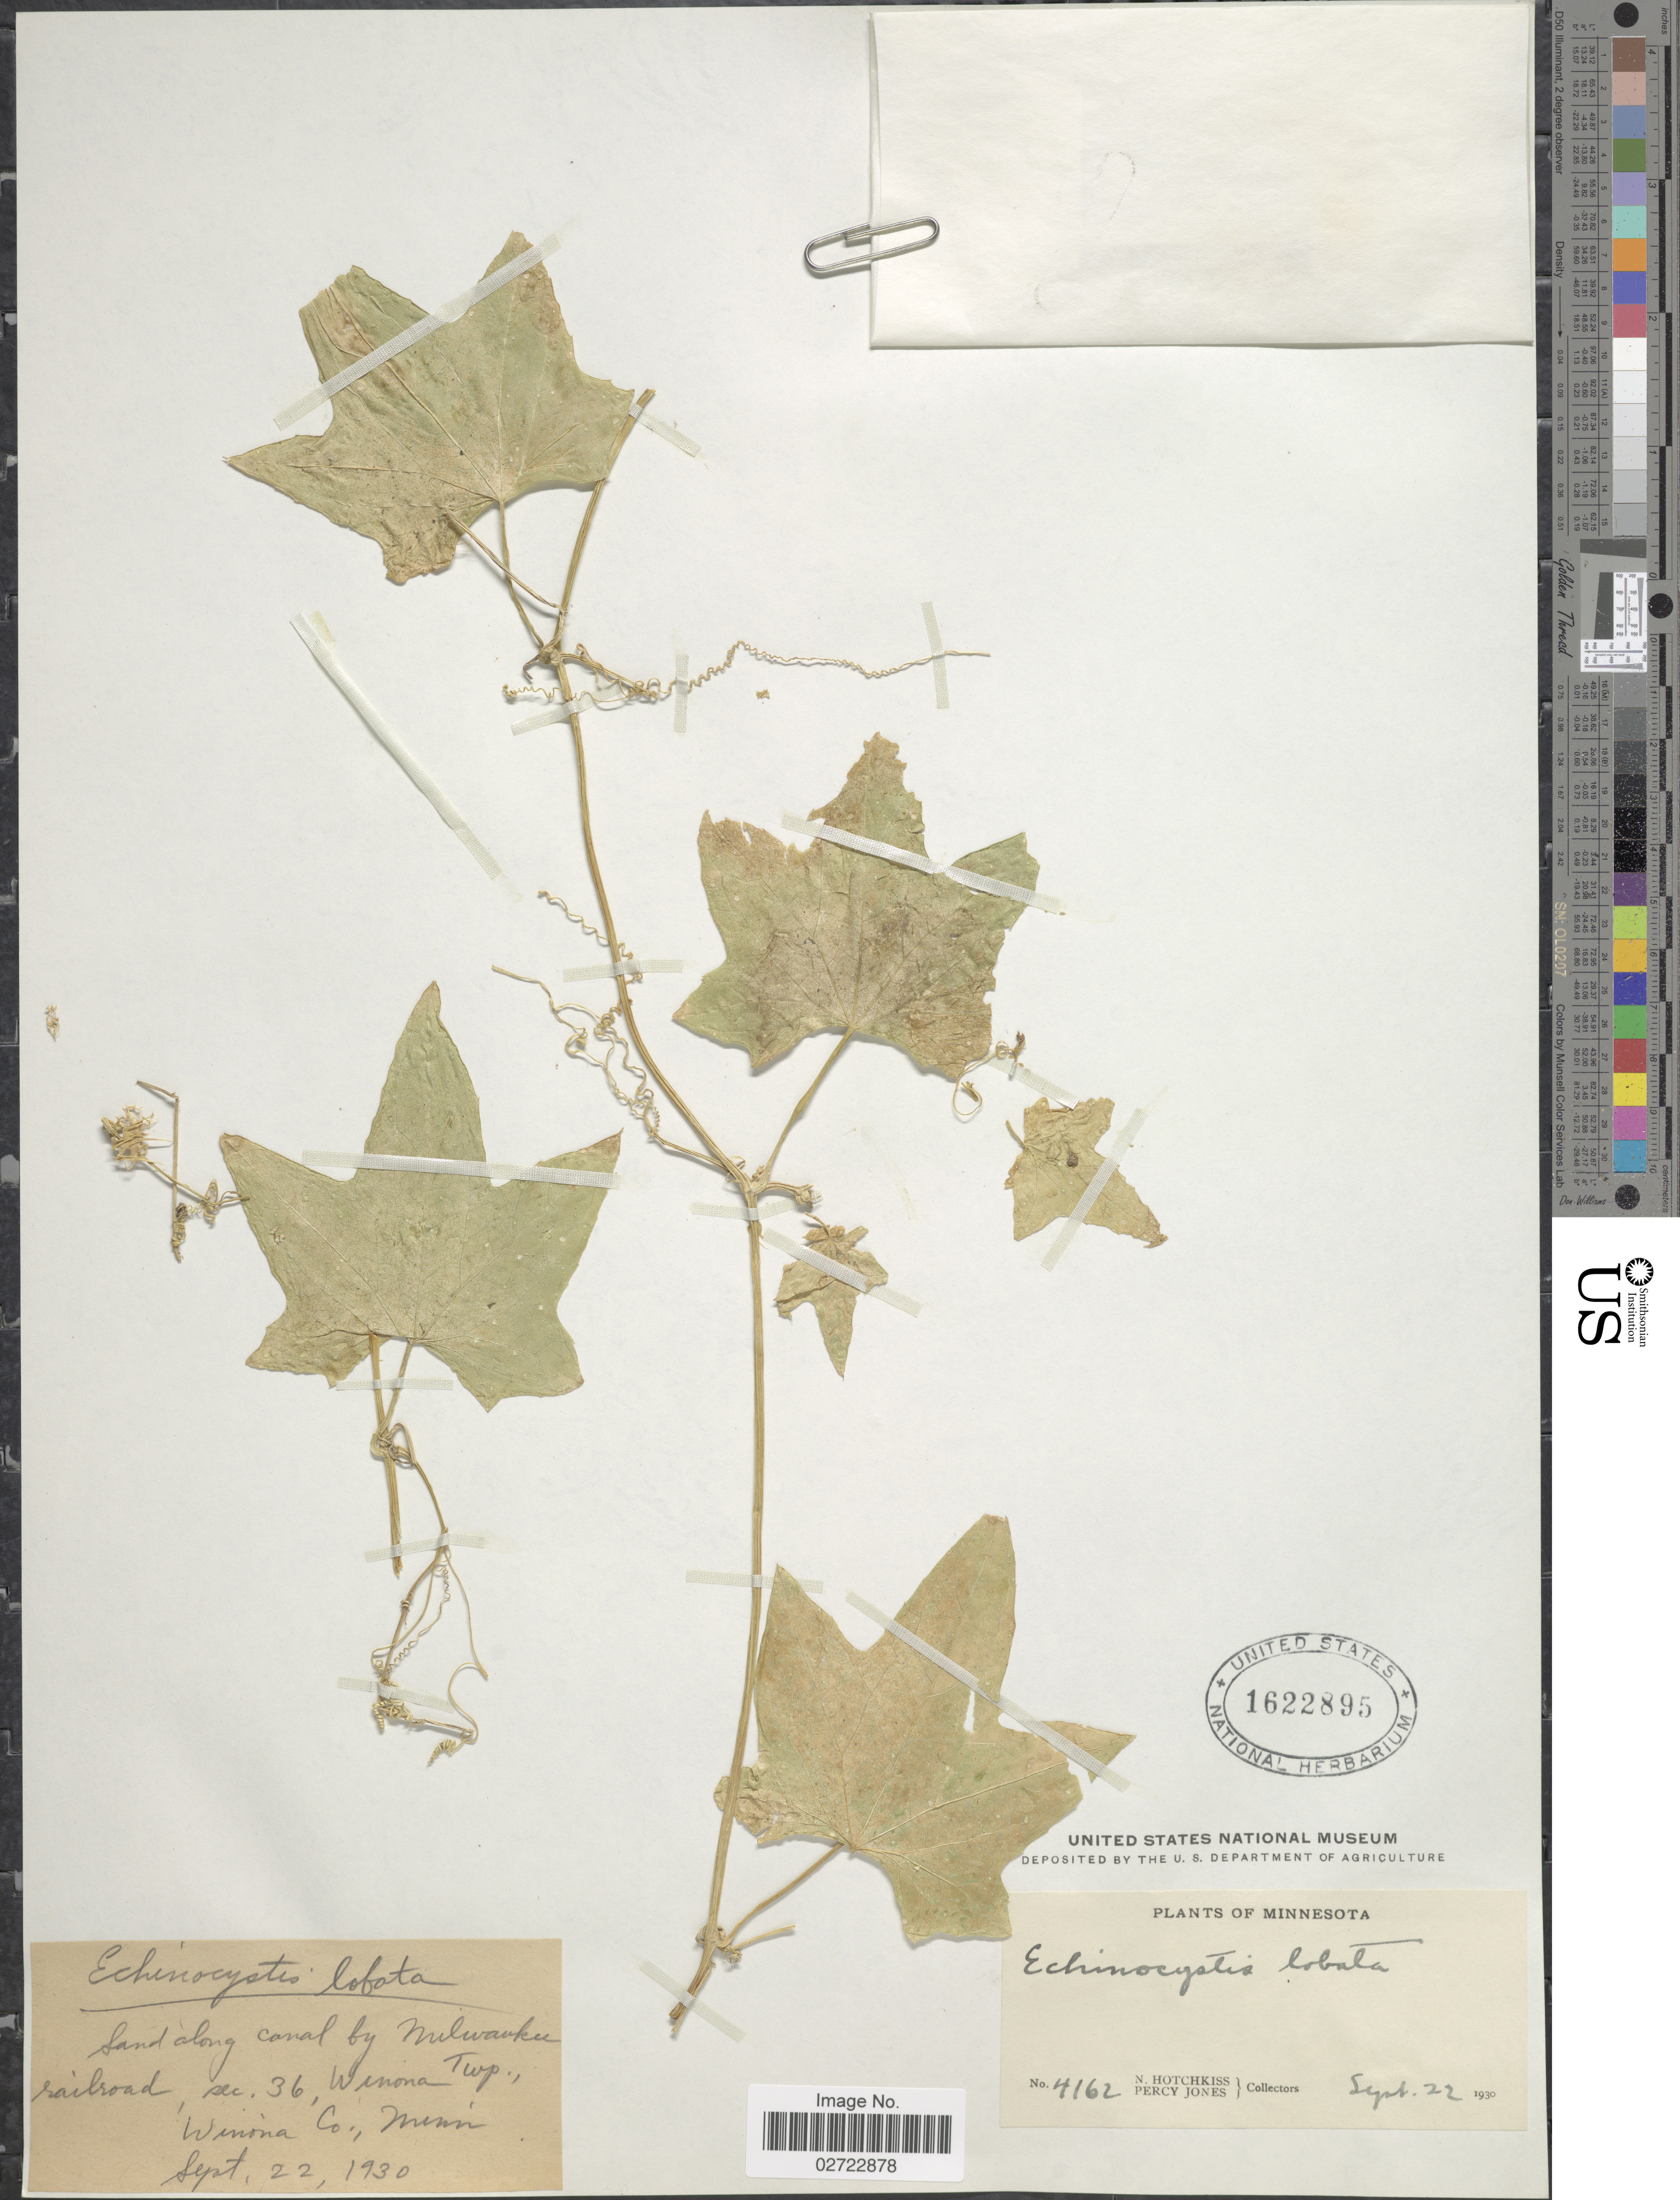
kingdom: Plantae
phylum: Tracheophyta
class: Magnoliopsida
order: Cucurbitales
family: Cucurbitaceae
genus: Echinocystis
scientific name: Echinocystis lobata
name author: (Michx.) Torr. & A. Gray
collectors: N. Hotchkiss & P. Jones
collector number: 4162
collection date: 1930-09-22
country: United States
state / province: Minnesota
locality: Sand along canal by Milwaukee railroad sec. 36, Winona Twp. Winona Co.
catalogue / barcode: US 1622895